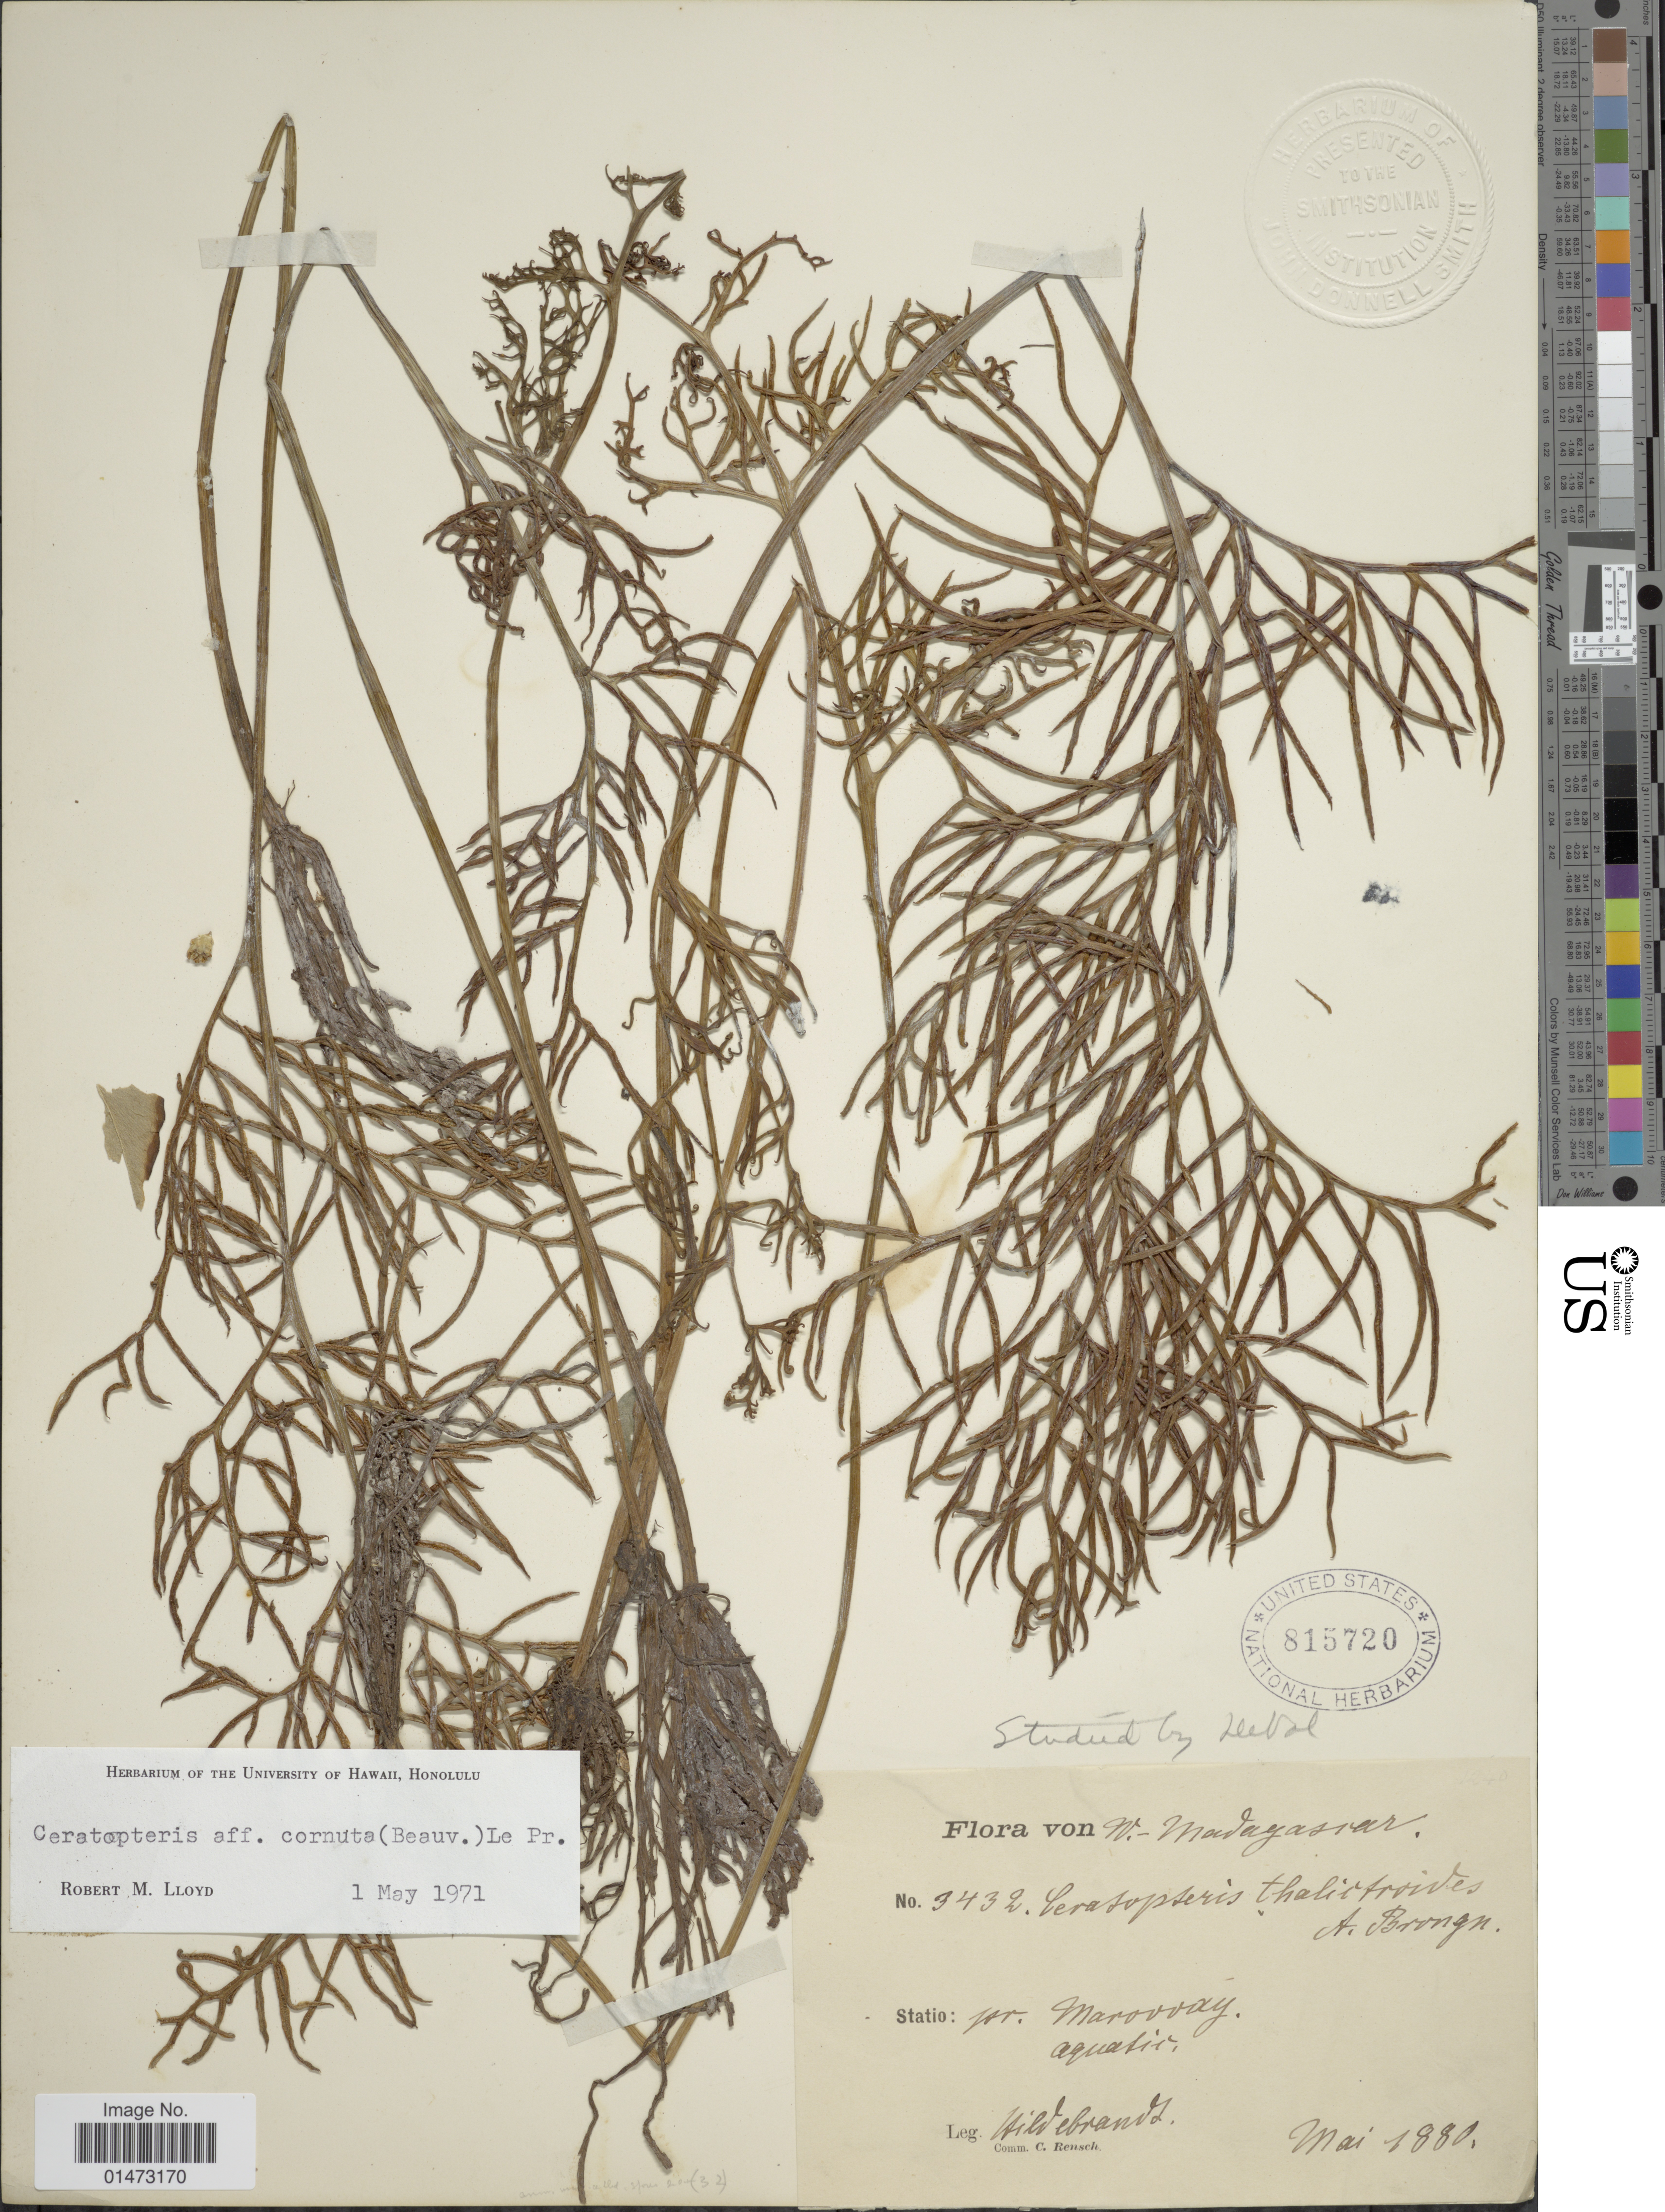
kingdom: Plantae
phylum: Tracheophyta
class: Polypodiopsida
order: Polypodiales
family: Pteridaceae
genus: Ceratopteris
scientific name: Ceratopteris cornuta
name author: (P. Beauv.) Le Prieur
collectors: J. Hildebrandt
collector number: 3432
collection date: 1880-05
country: Madagascar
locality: Pr. Marovoay.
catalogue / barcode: US 815720